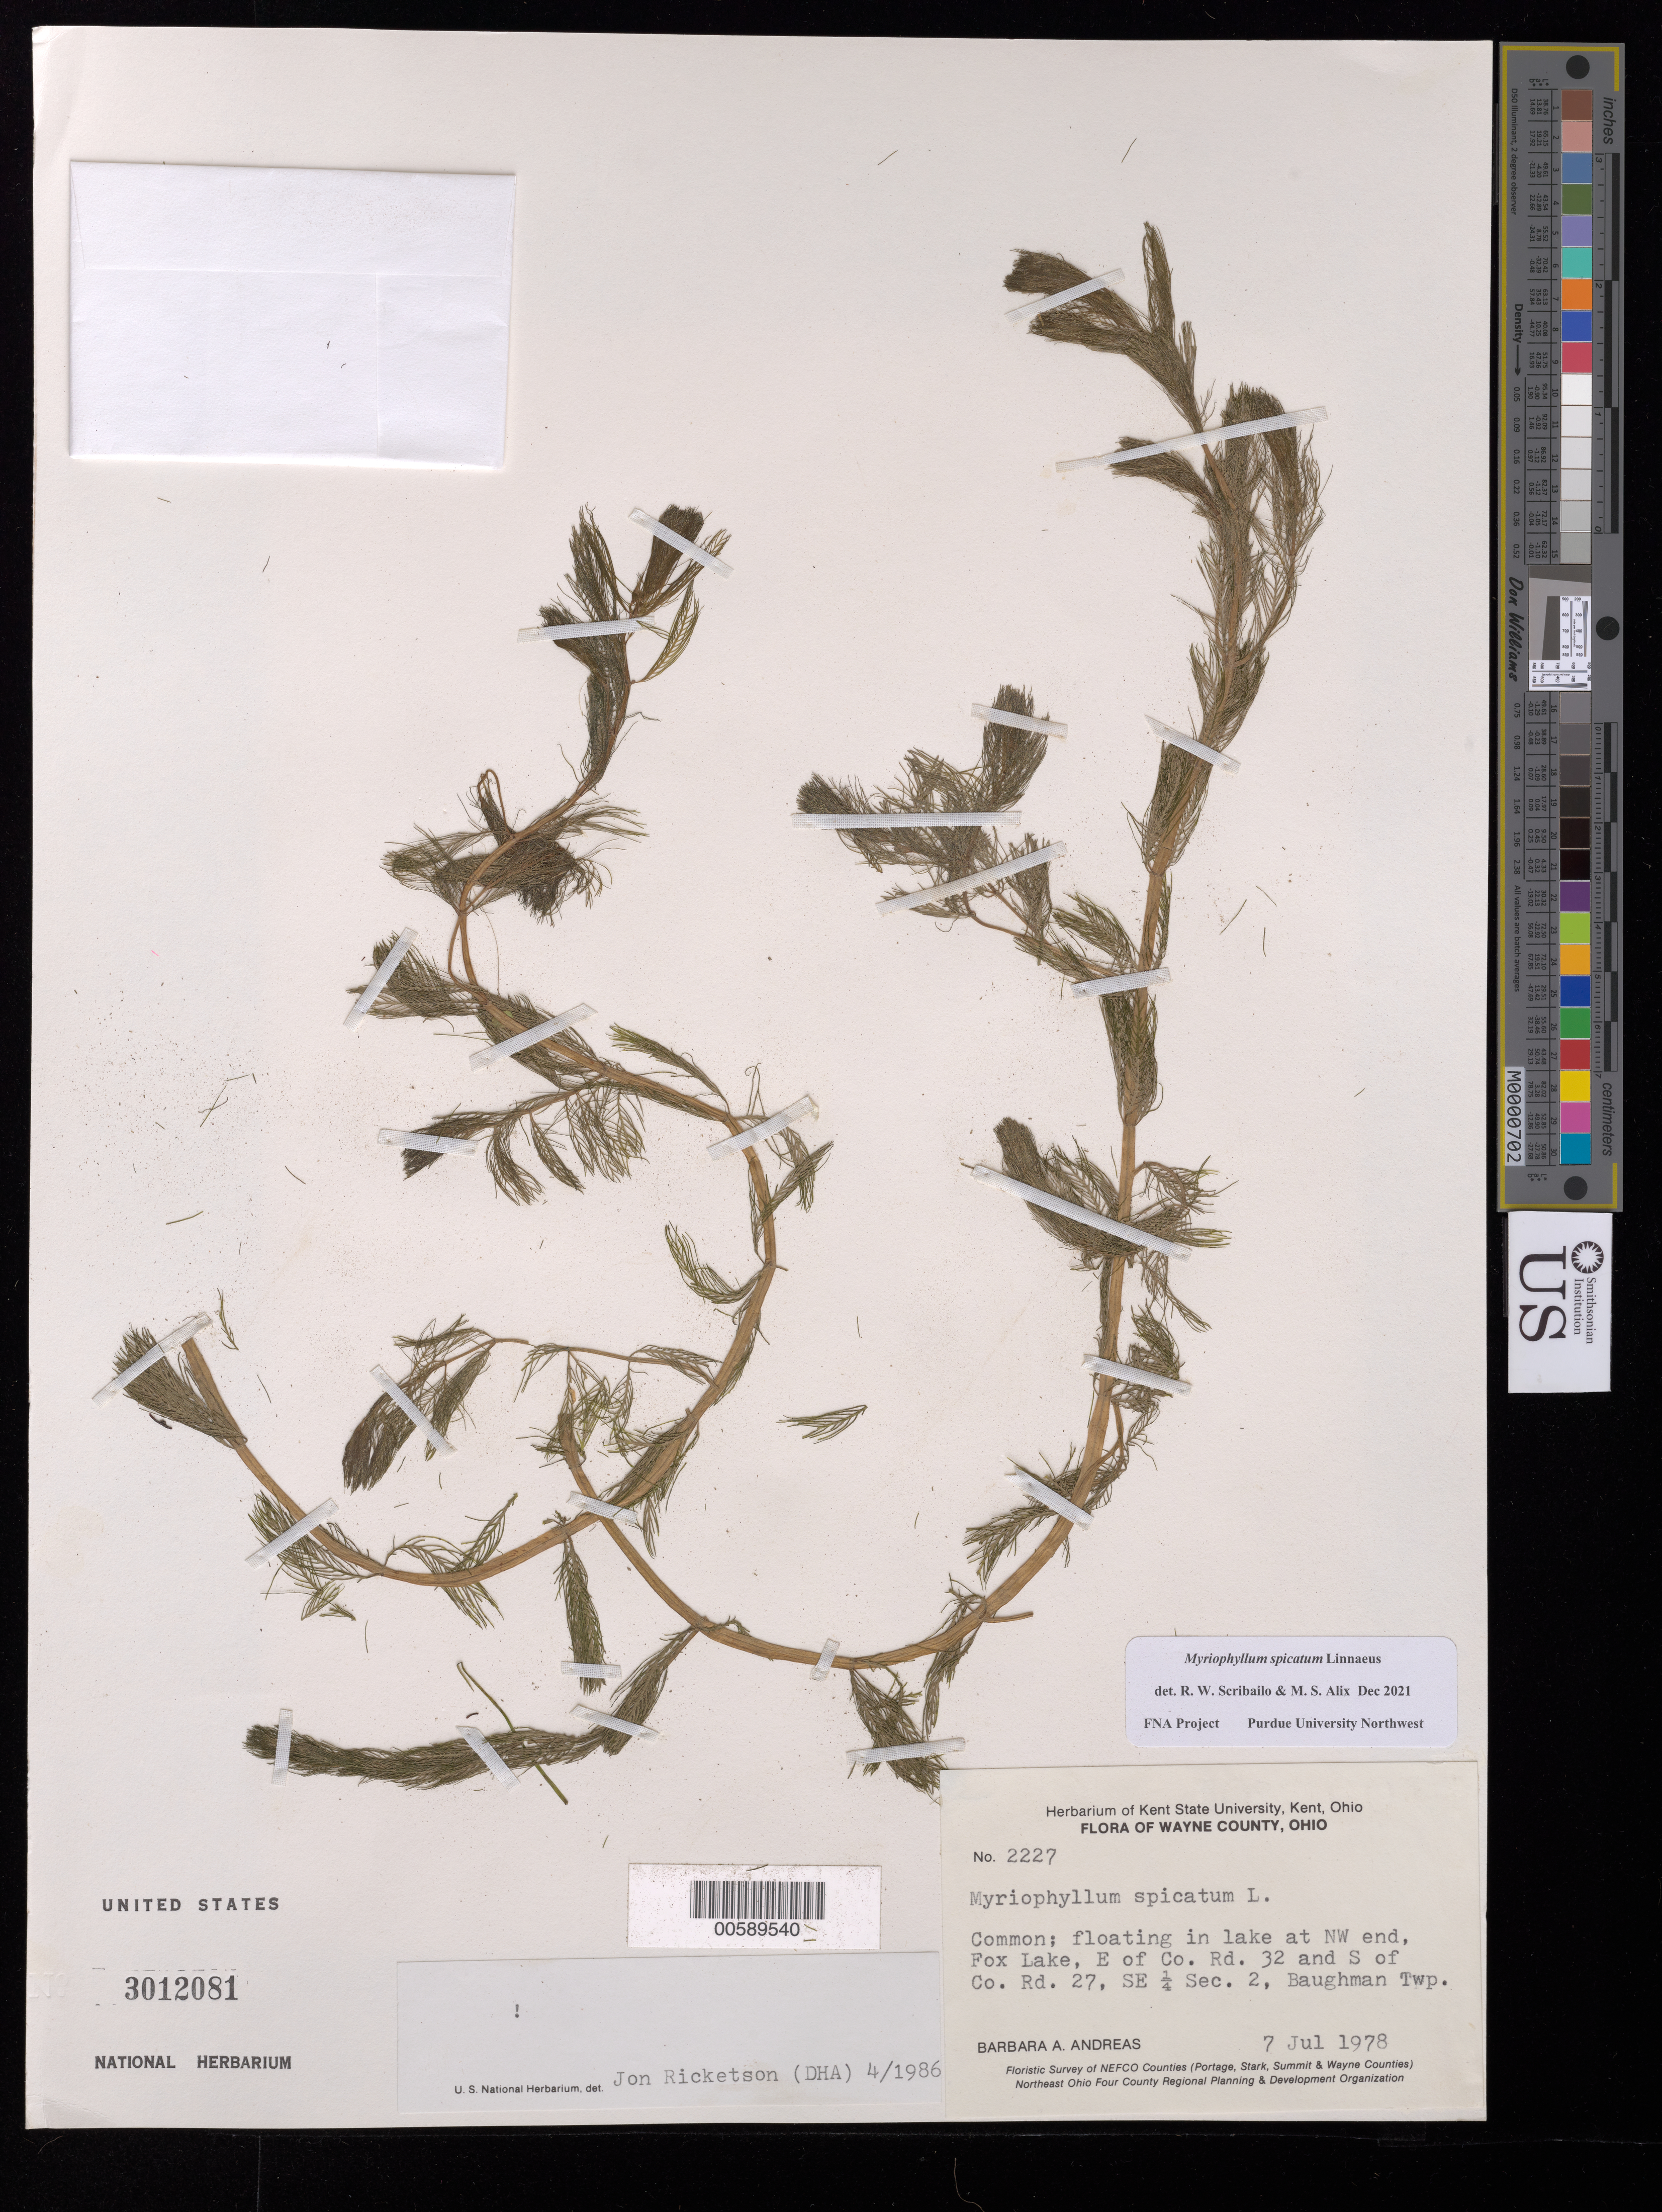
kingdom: Plantae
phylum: Tracheophyta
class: Magnoliopsida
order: Saxifragales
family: Haloragaceae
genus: Myriophyllum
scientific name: Myriophyllum spicatum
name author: L.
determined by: Scribailo, R. W.; Alix, M. S.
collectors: B. A. Andreas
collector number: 2227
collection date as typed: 07 Jul 1978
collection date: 1978-07-07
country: United States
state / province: Ohio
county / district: Wayne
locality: NW end of Fol Lake, E of Co, Rd, Baughman Twp.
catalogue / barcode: US 3012081